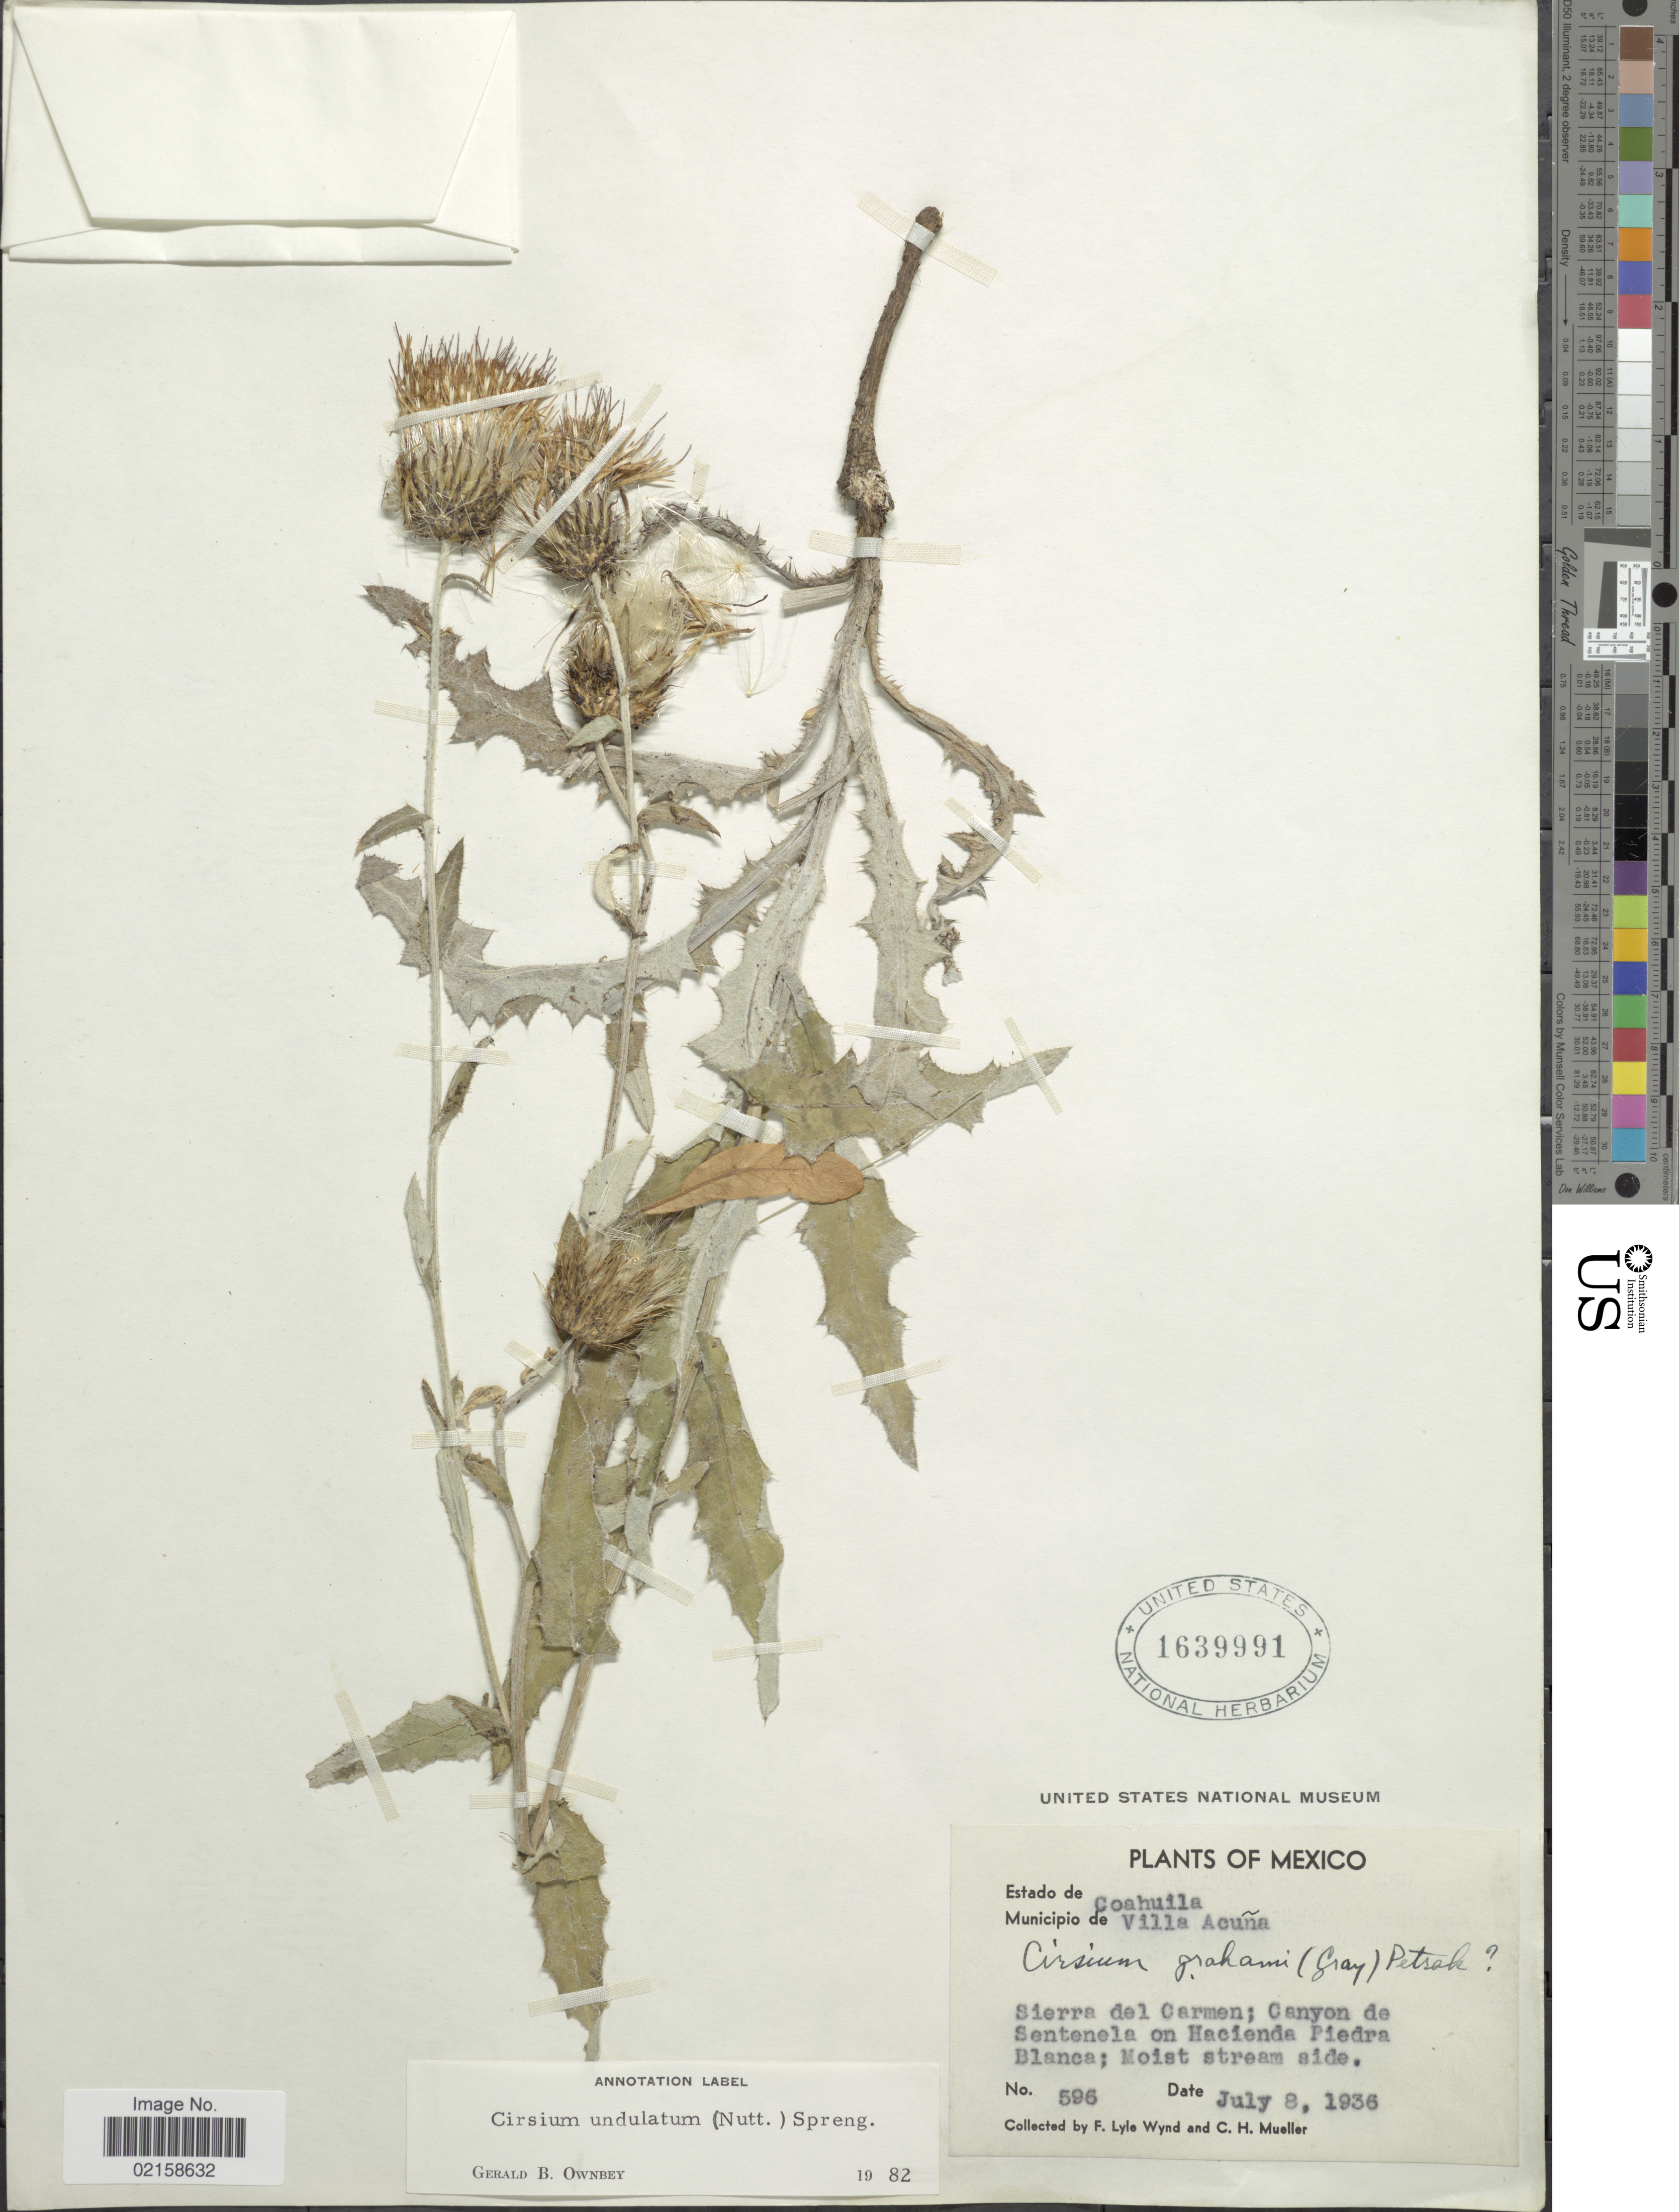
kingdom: Plantae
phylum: Tracheophyta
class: Magnoliopsida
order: Asterales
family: Asteraceae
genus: Cirsium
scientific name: Cirsium undulatum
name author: (Nutt.) Spreng.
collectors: F. L. Wynd & C. H. Mueller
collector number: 596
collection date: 1936-07-08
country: Mexico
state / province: Coahuila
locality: Municipio de Villa Acuna, Sierra del Carmen; Canyon de Sentenela on Hacienda Piedra Blanca; moist stream side.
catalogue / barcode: US 1639991